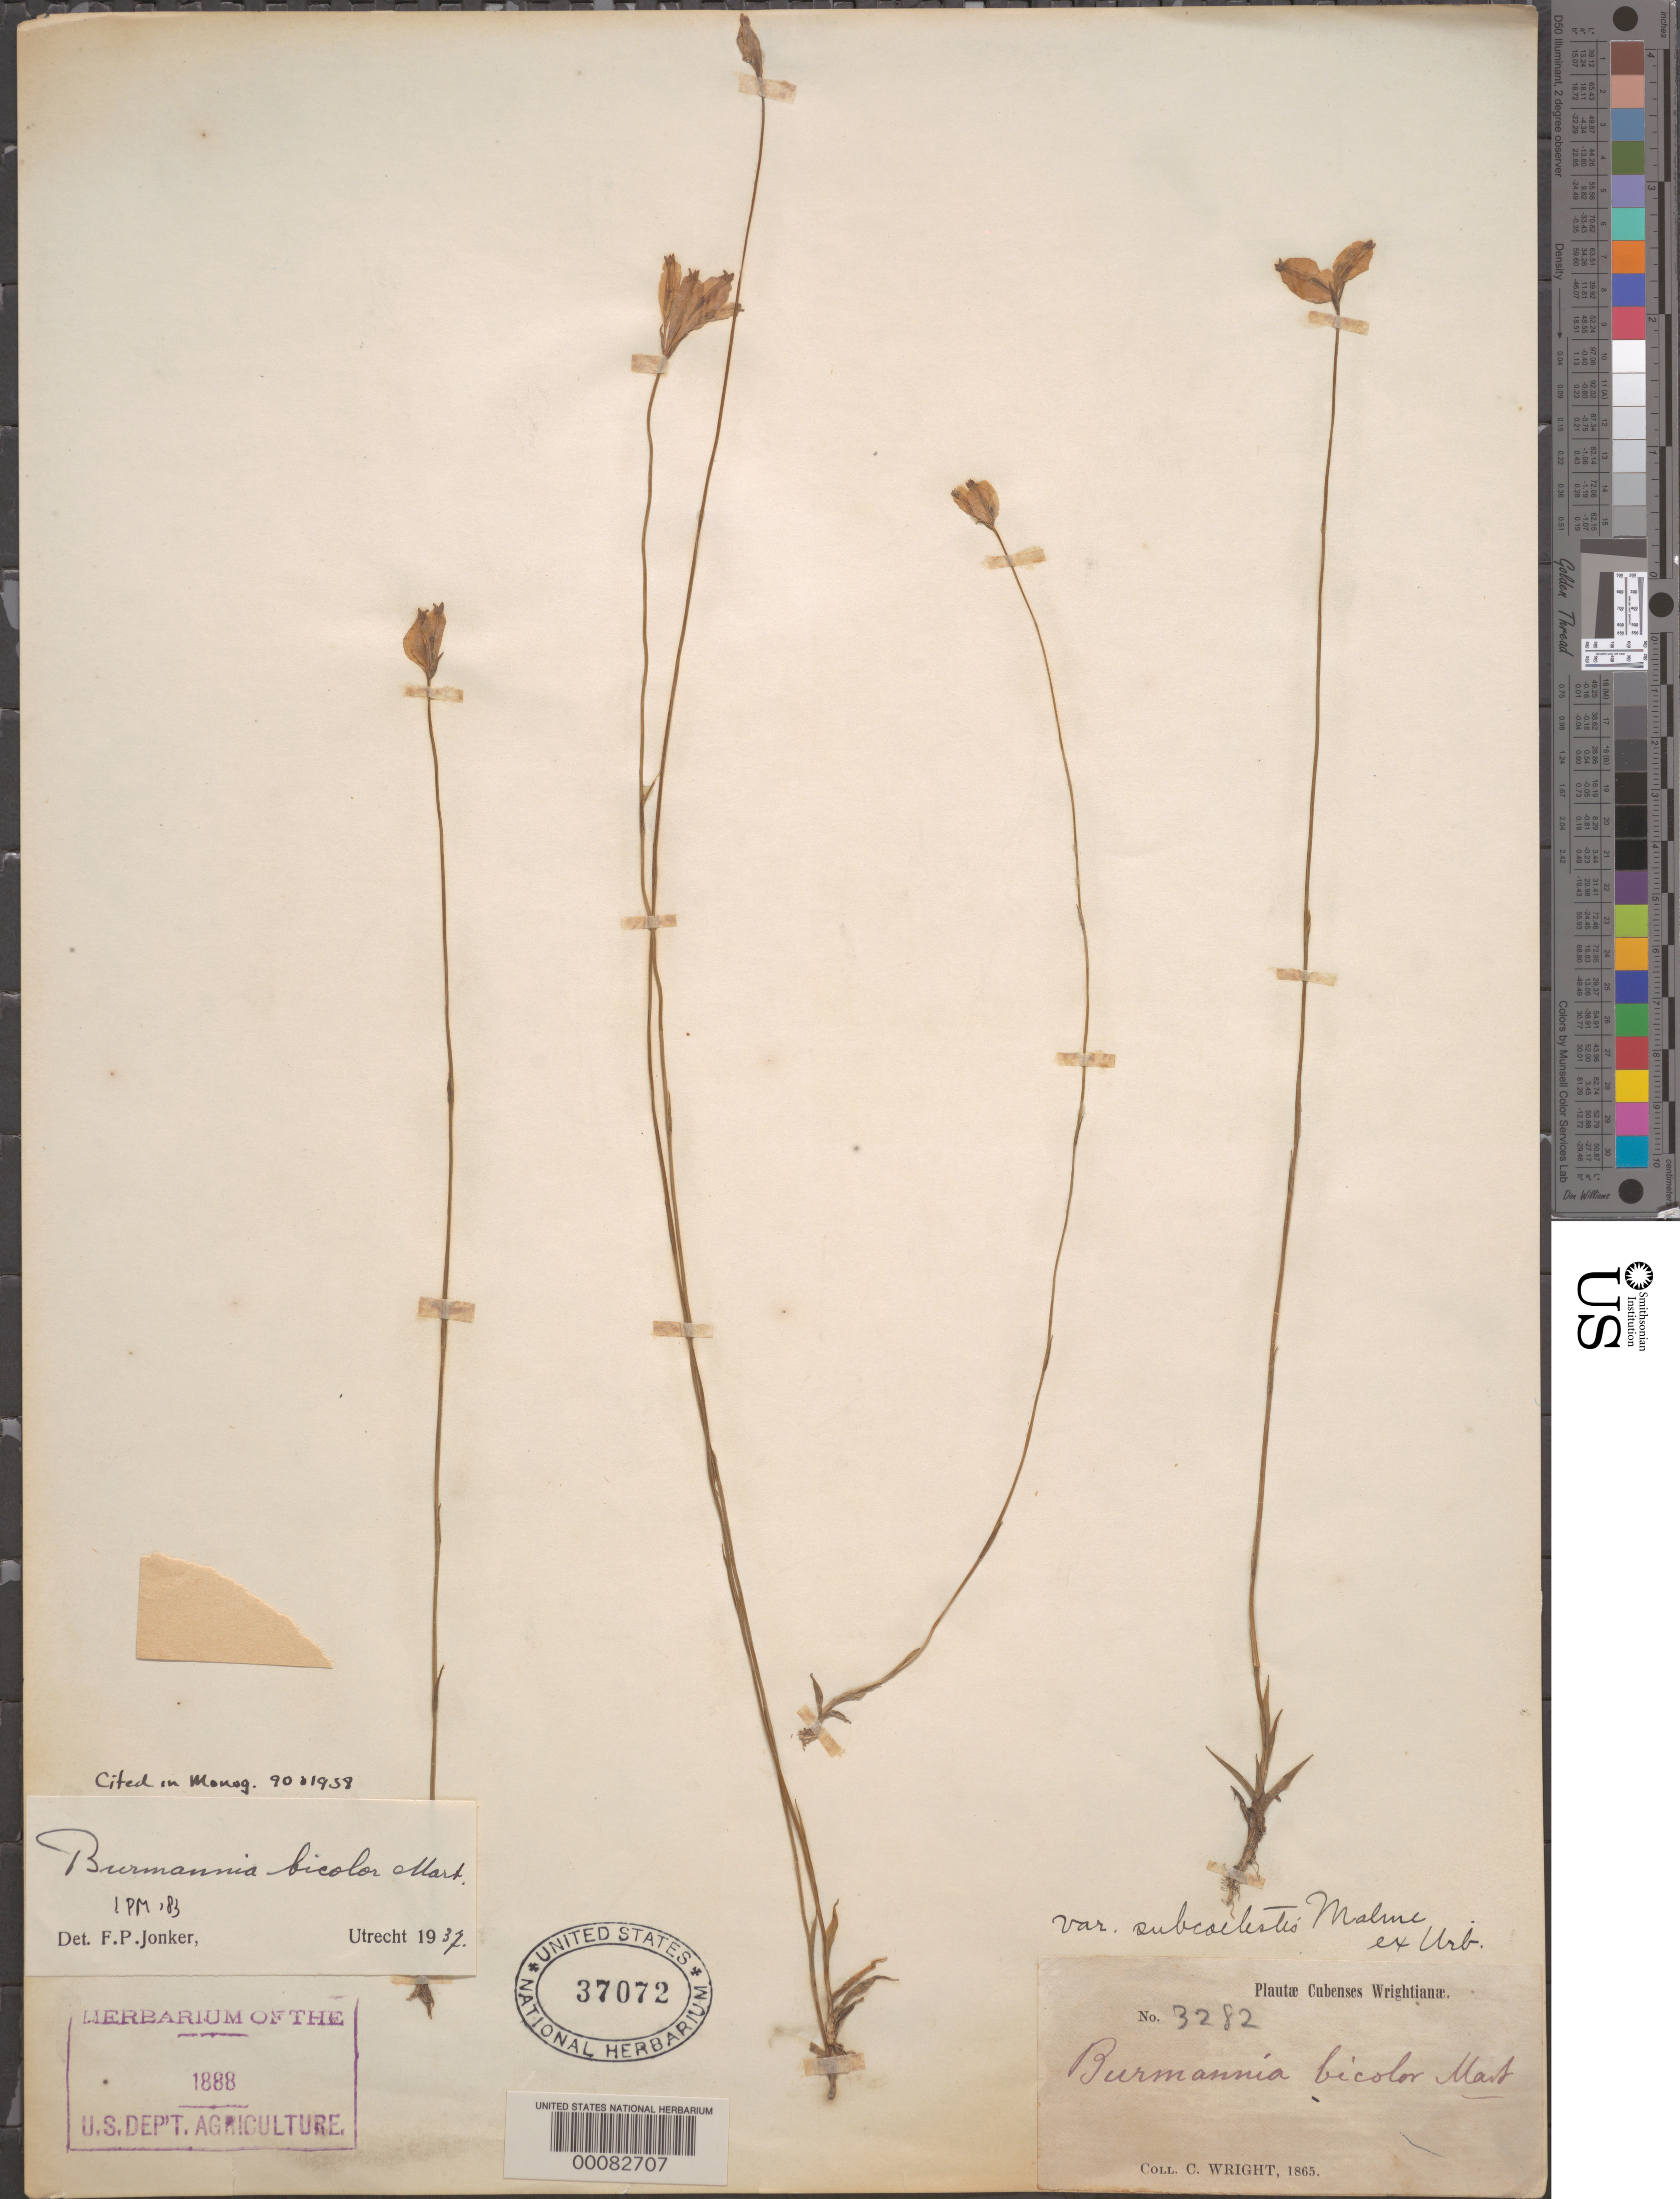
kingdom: Plantae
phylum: Tracheophyta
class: Liliopsida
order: Dioscoreales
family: Burmanniaceae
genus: Burmannia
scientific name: Burmannia bicolor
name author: Mart.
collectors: C. Wright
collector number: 3282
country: Cuba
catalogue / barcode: US 37072